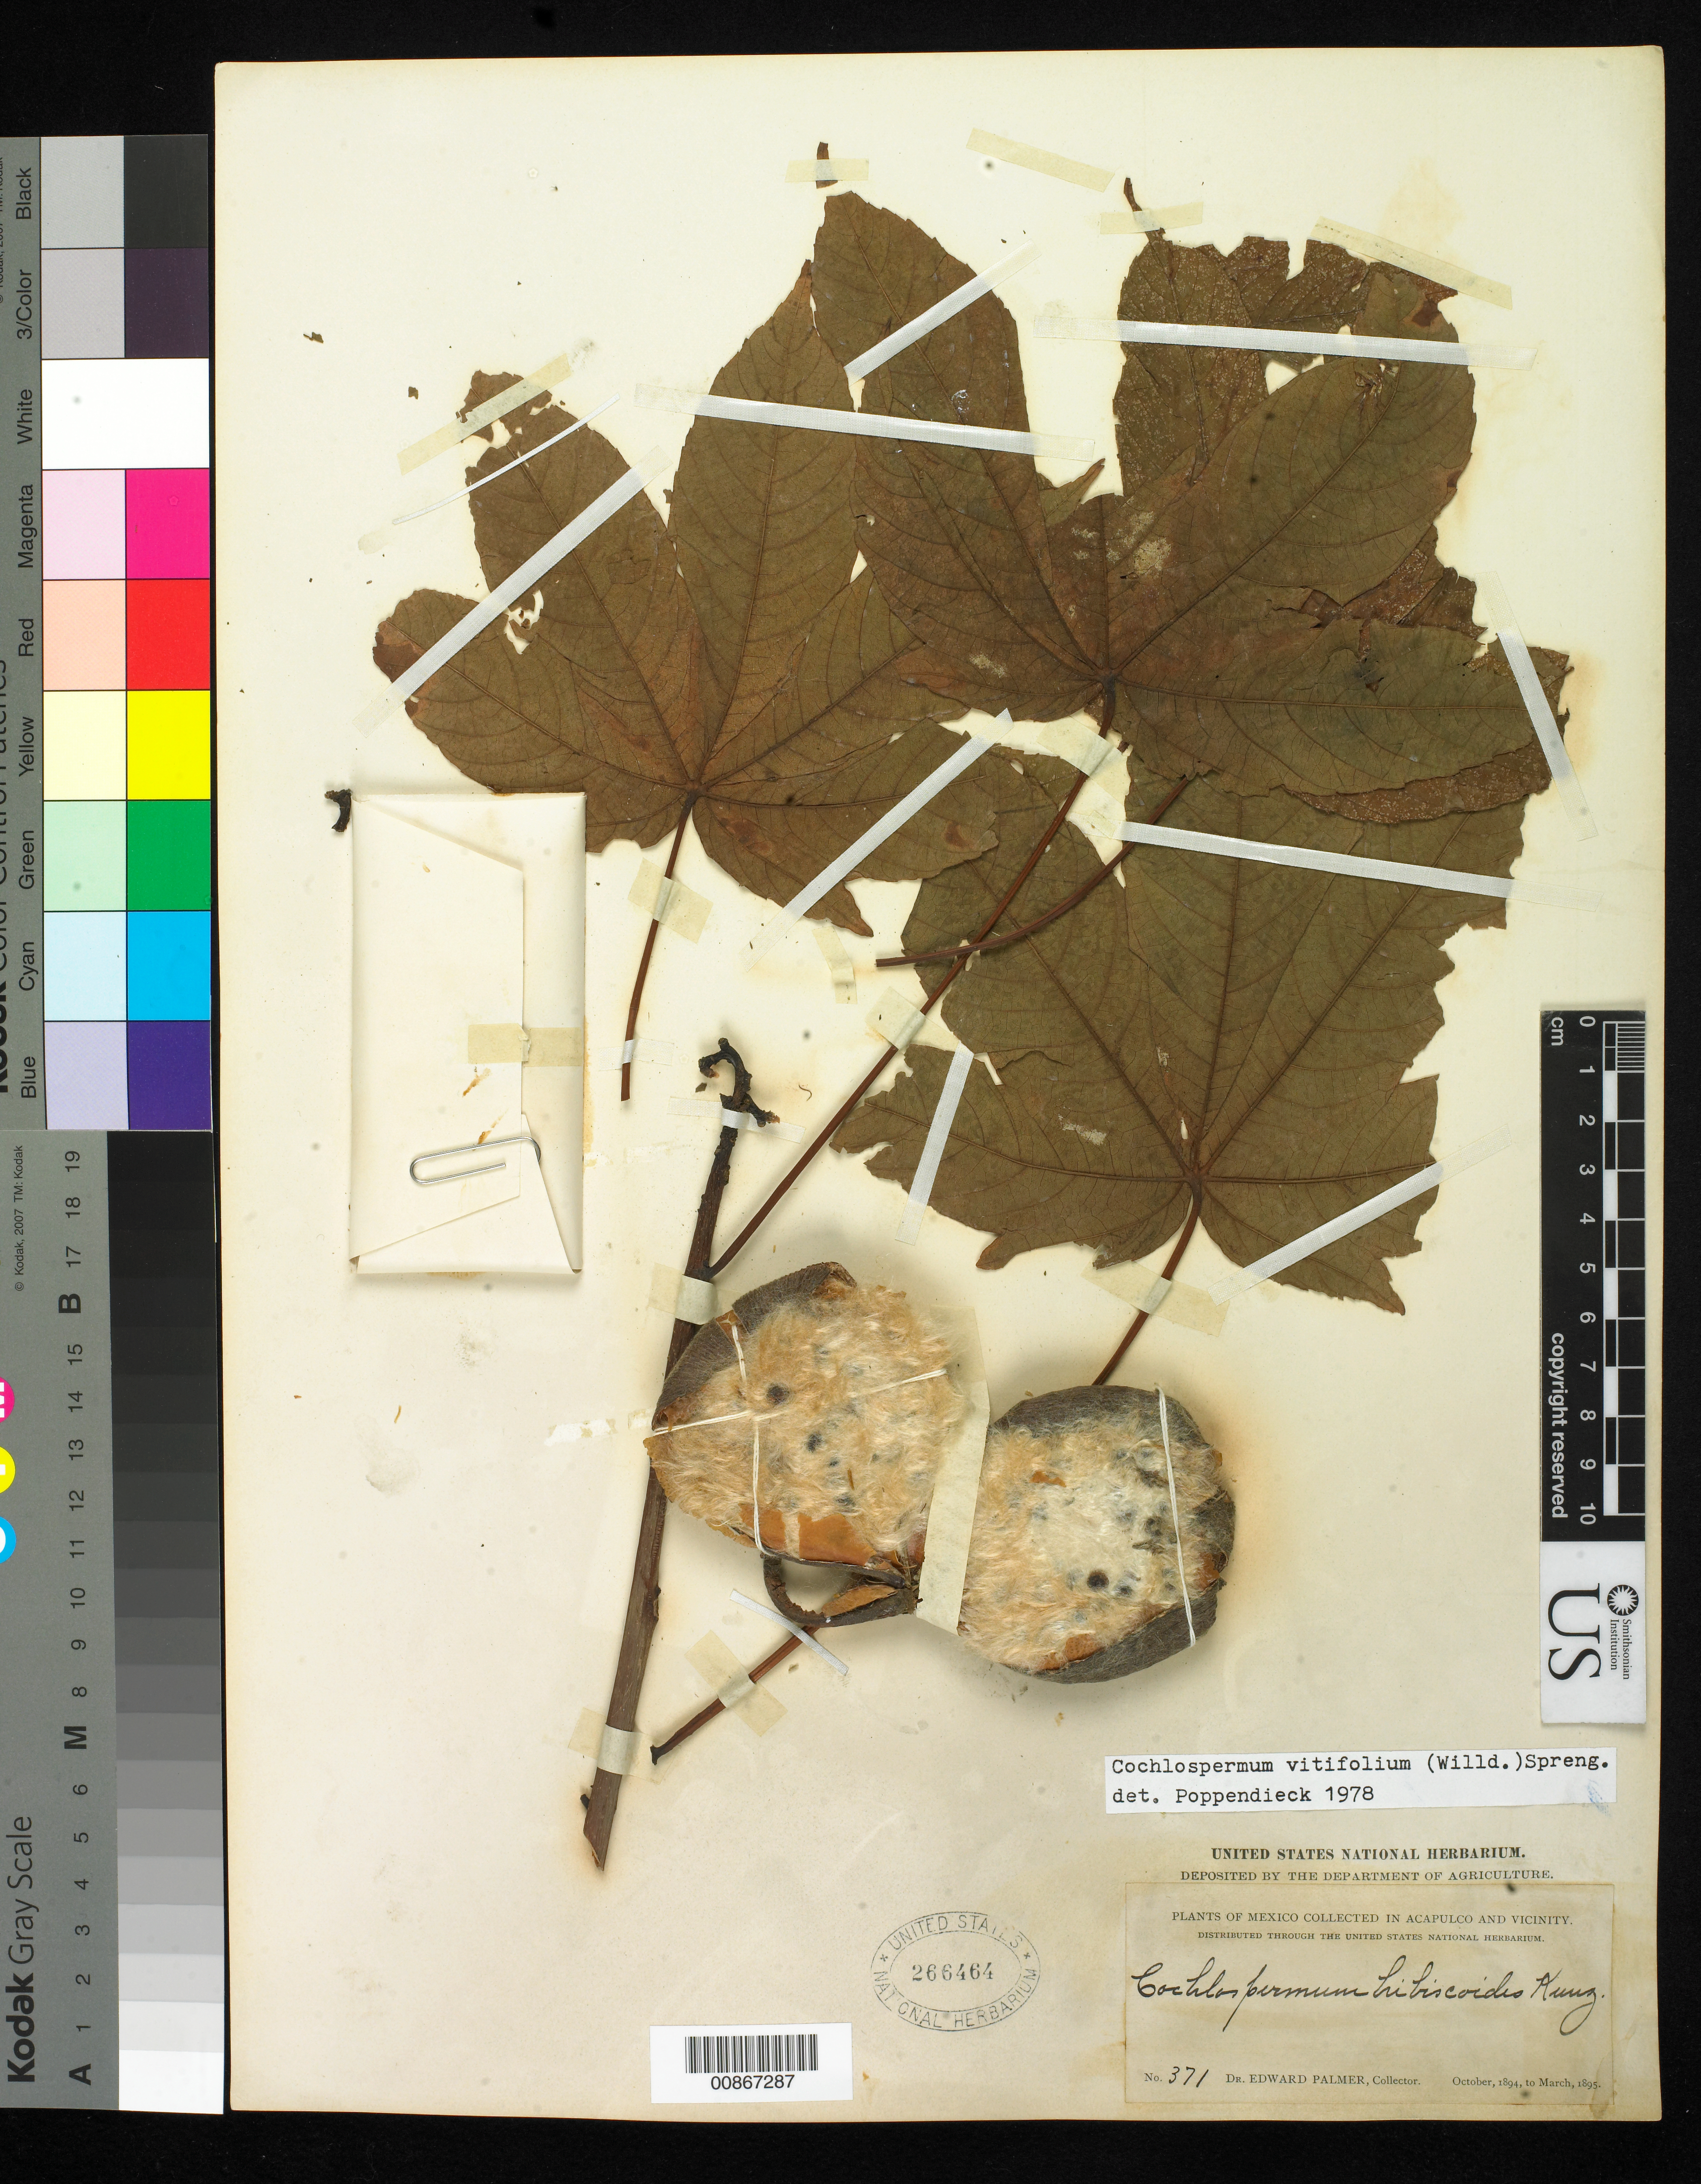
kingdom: Plantae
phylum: Tracheophyta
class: Magnoliopsida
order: Malvales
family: Cochlospermaceae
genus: Cochlospermum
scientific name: Cochlospermum vitifolium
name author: (Willd.) Spreng.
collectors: E. Palmer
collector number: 371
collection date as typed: Oct 1894 to -- Mar 1895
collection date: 1894-10/1895-03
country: Mexico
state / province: Guerrero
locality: Acapulco, Guerrero and vicinity.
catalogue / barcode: US 266464